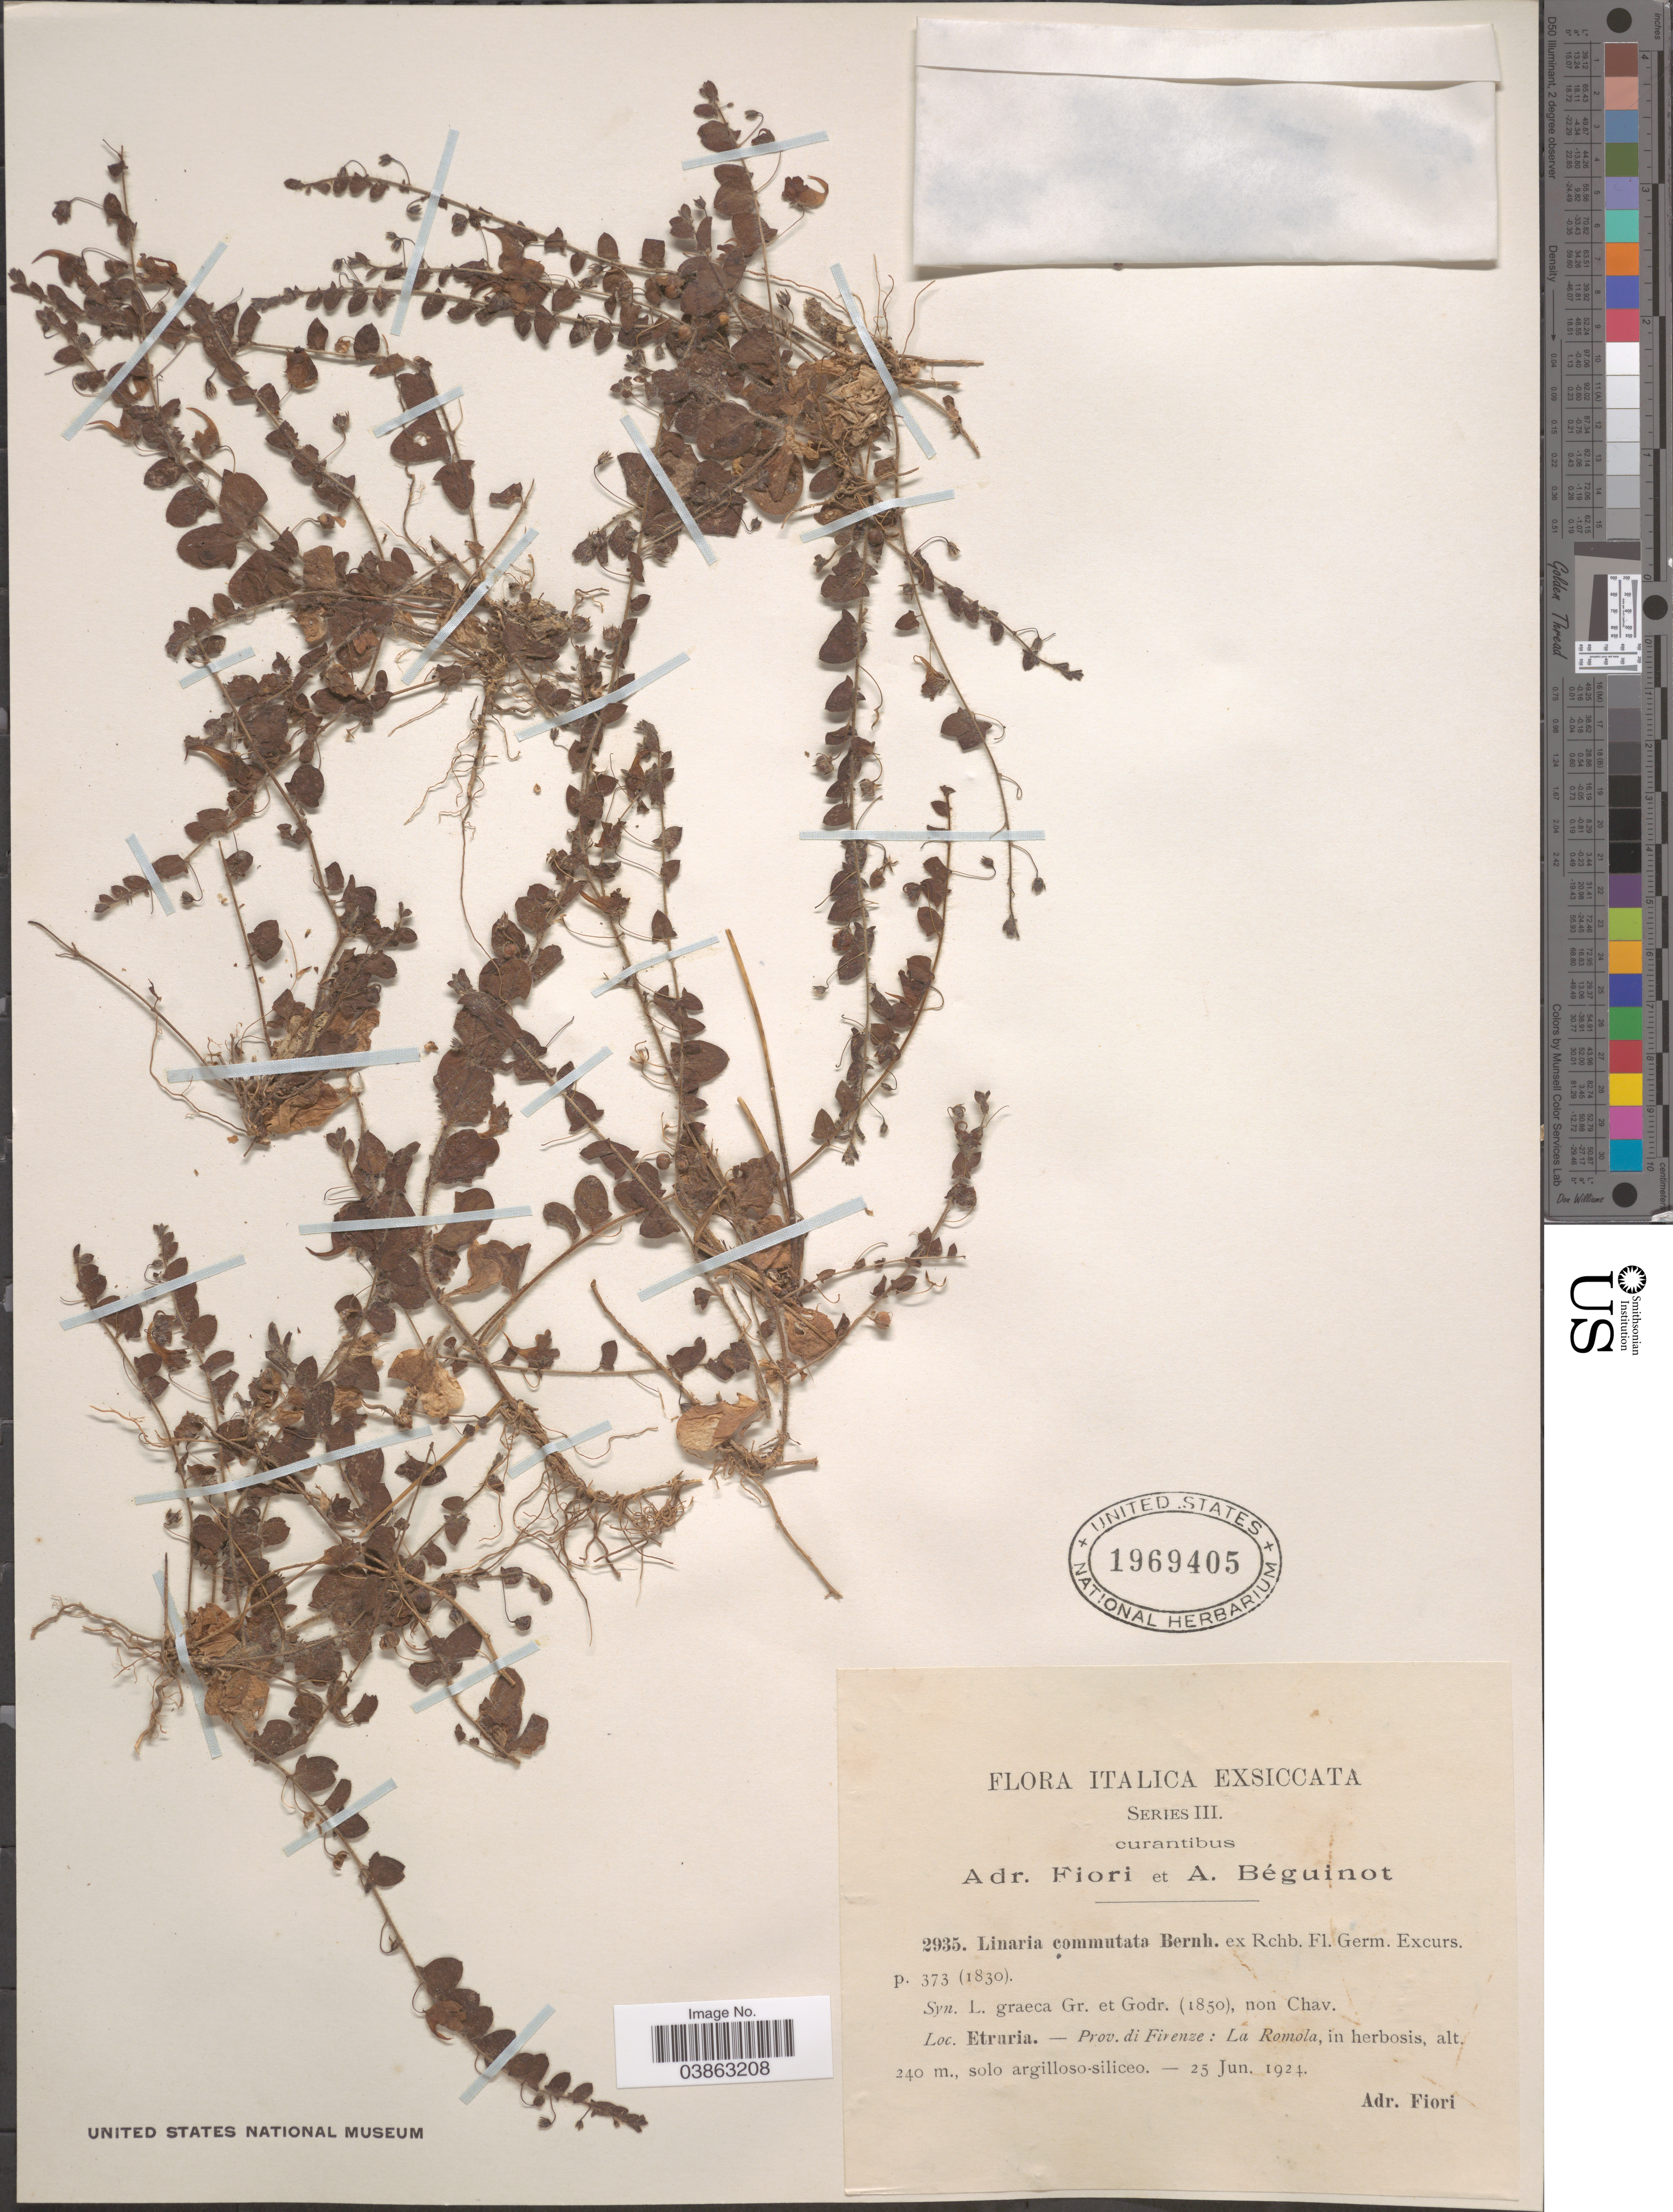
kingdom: Plantae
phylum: Tracheophyta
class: Magnoliopsida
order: Lamiales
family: Plantaginaceae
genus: Linaria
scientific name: Linaria commutata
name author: Bernh. ex Rchb.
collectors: A. Fiori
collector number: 2935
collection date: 1924-06-25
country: Italy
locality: Etruria. - Prov. di Firenze: La Romola, in herbosis.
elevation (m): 240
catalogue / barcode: US 1969405